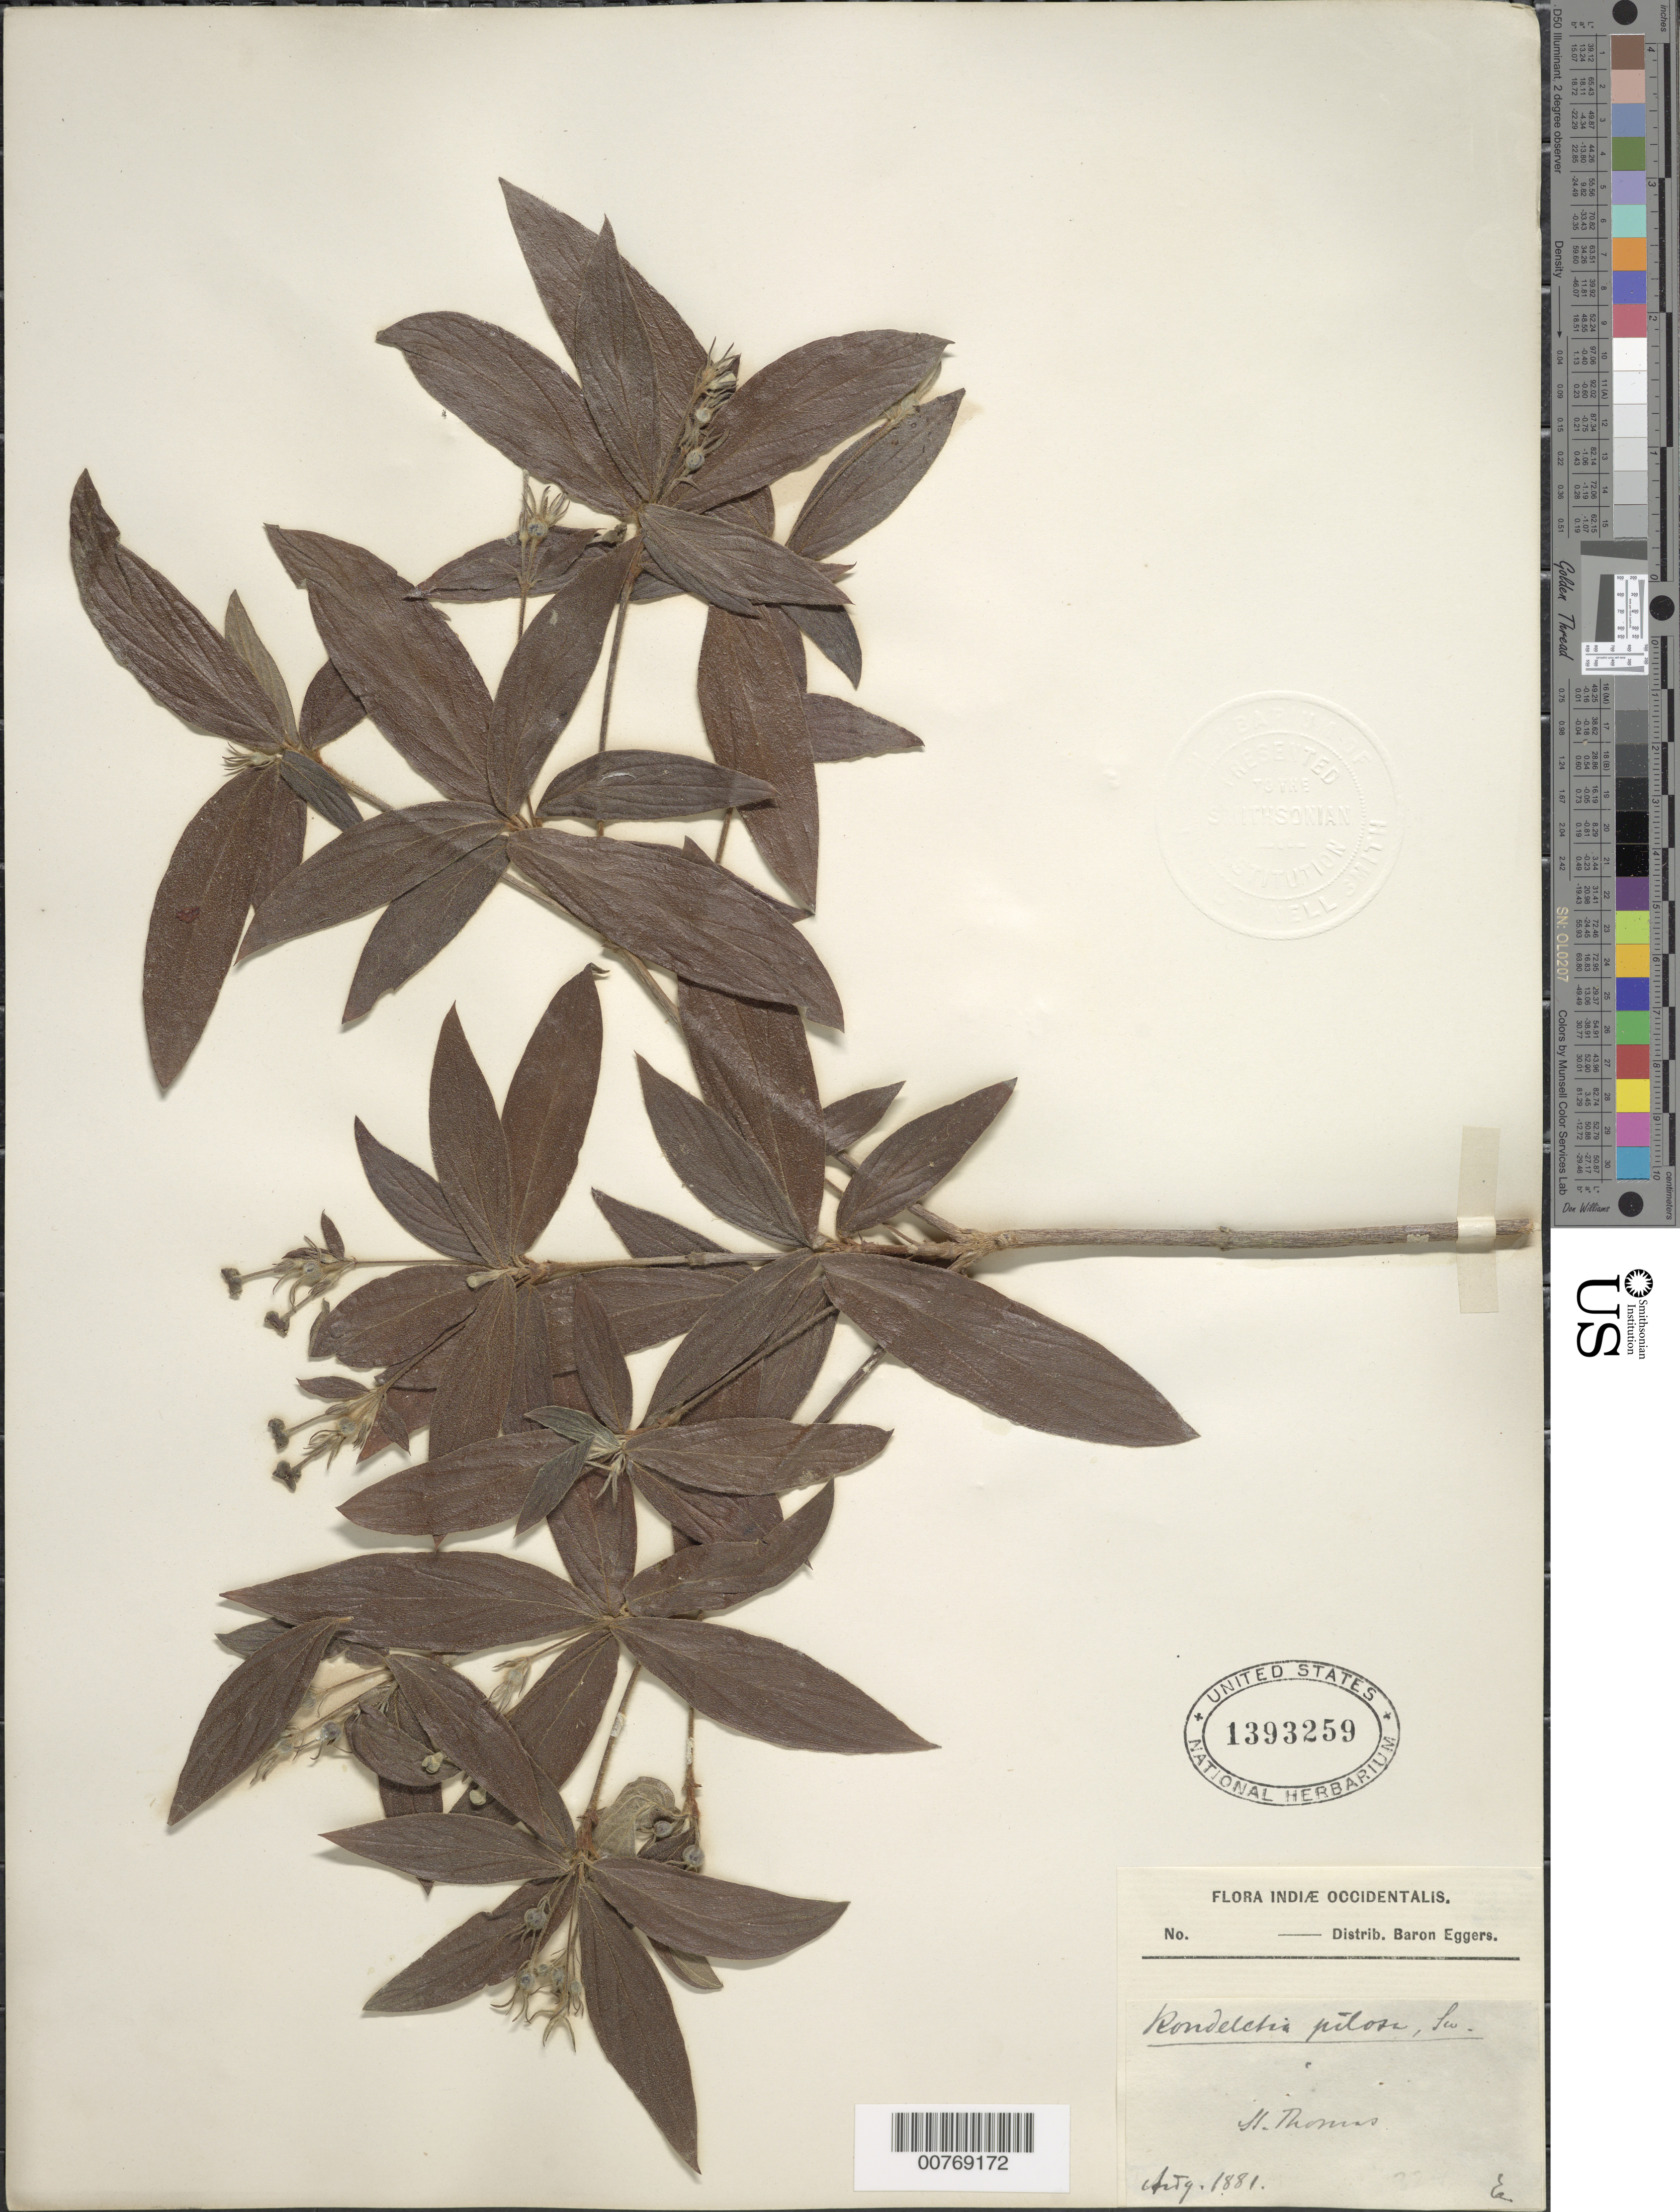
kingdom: Plantae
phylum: Tracheophyta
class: Magnoliopsida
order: Gentianales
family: Rubiaceae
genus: Rondeletia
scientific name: Rondeletia pilosa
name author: Sw.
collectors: H. F. A. von Eggers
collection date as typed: Aug 1881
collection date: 1881-08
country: U.S. Virgin Islands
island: St. Thomas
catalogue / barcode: US 1393259